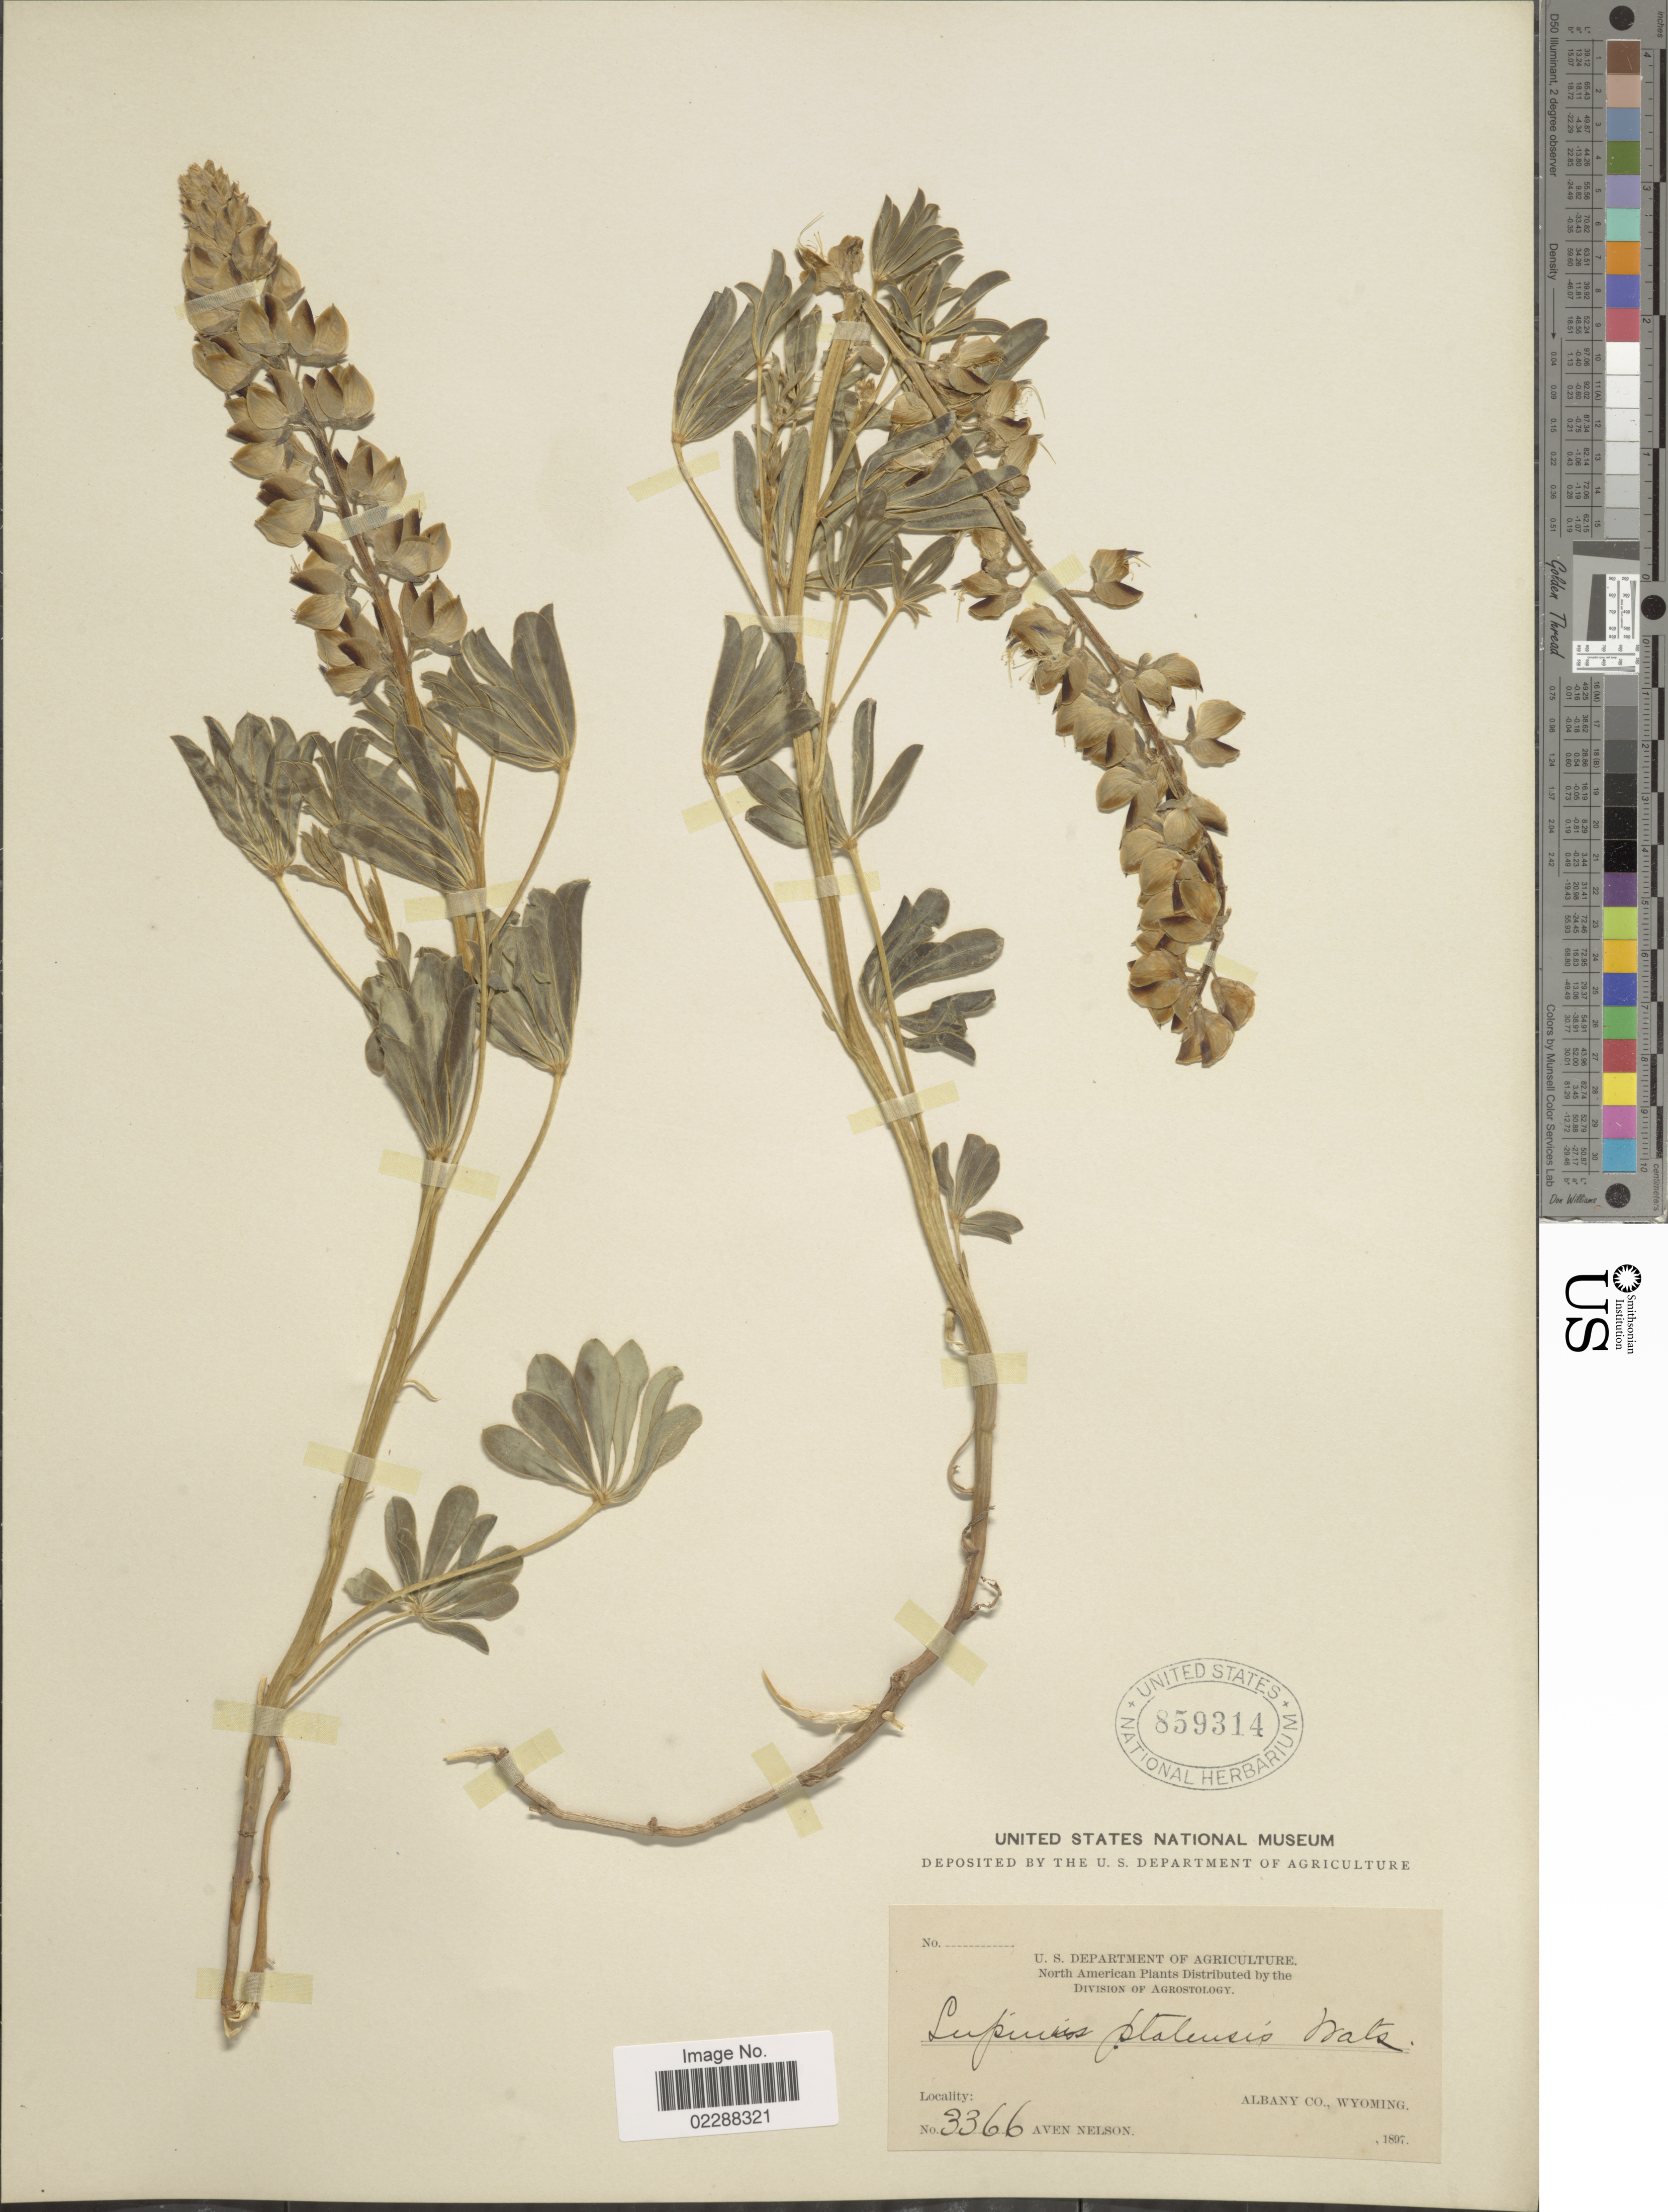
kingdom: Plantae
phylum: Tracheophyta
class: Magnoliopsida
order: Fabales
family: Fabaceae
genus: Lupinus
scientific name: Lupinus sp.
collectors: A. Nelson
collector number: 3366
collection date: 1897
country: United States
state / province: Wyoming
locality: Albany Co.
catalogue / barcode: US 859314